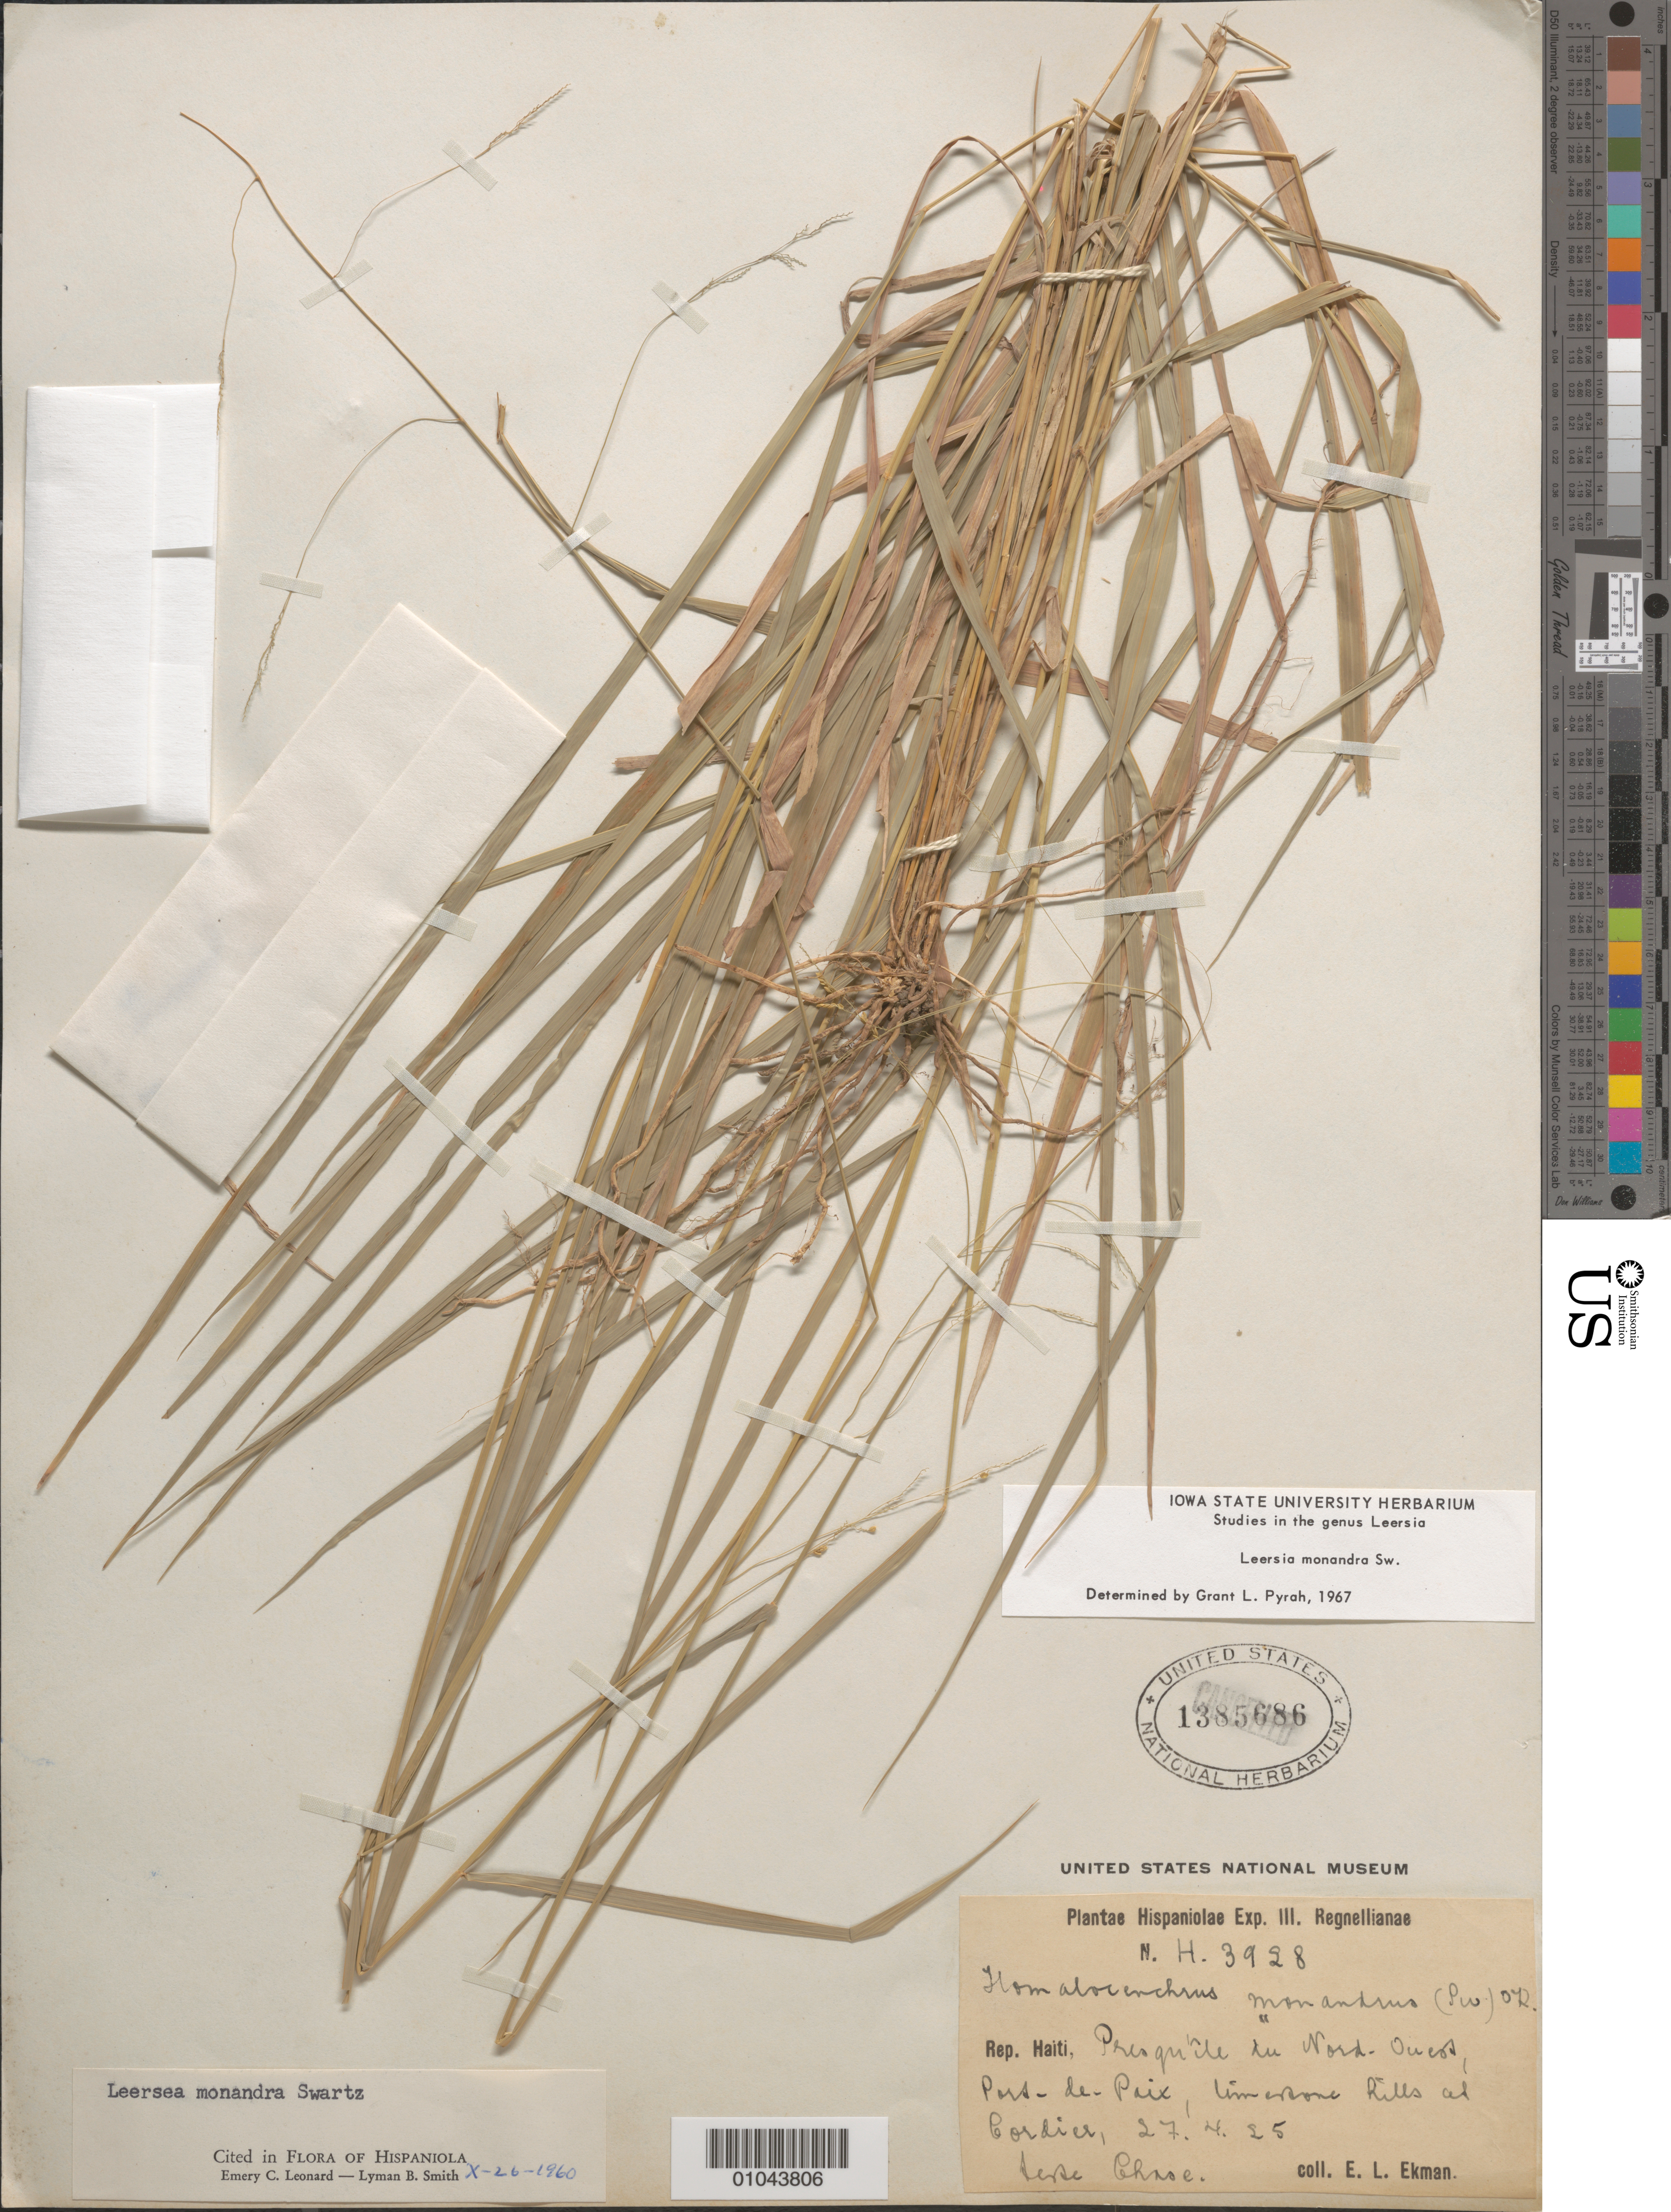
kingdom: Plantae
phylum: Tracheophyta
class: Liliopsida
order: Poales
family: Poaceae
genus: Leersia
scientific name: Leersia monandra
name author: Sw.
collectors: E. L. Ekman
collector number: H 3928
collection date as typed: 27 Apr 1925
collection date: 1925-04-27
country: Haiti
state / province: Nord-Óuest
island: Hispaniola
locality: Port-de-Paix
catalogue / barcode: US 1385686